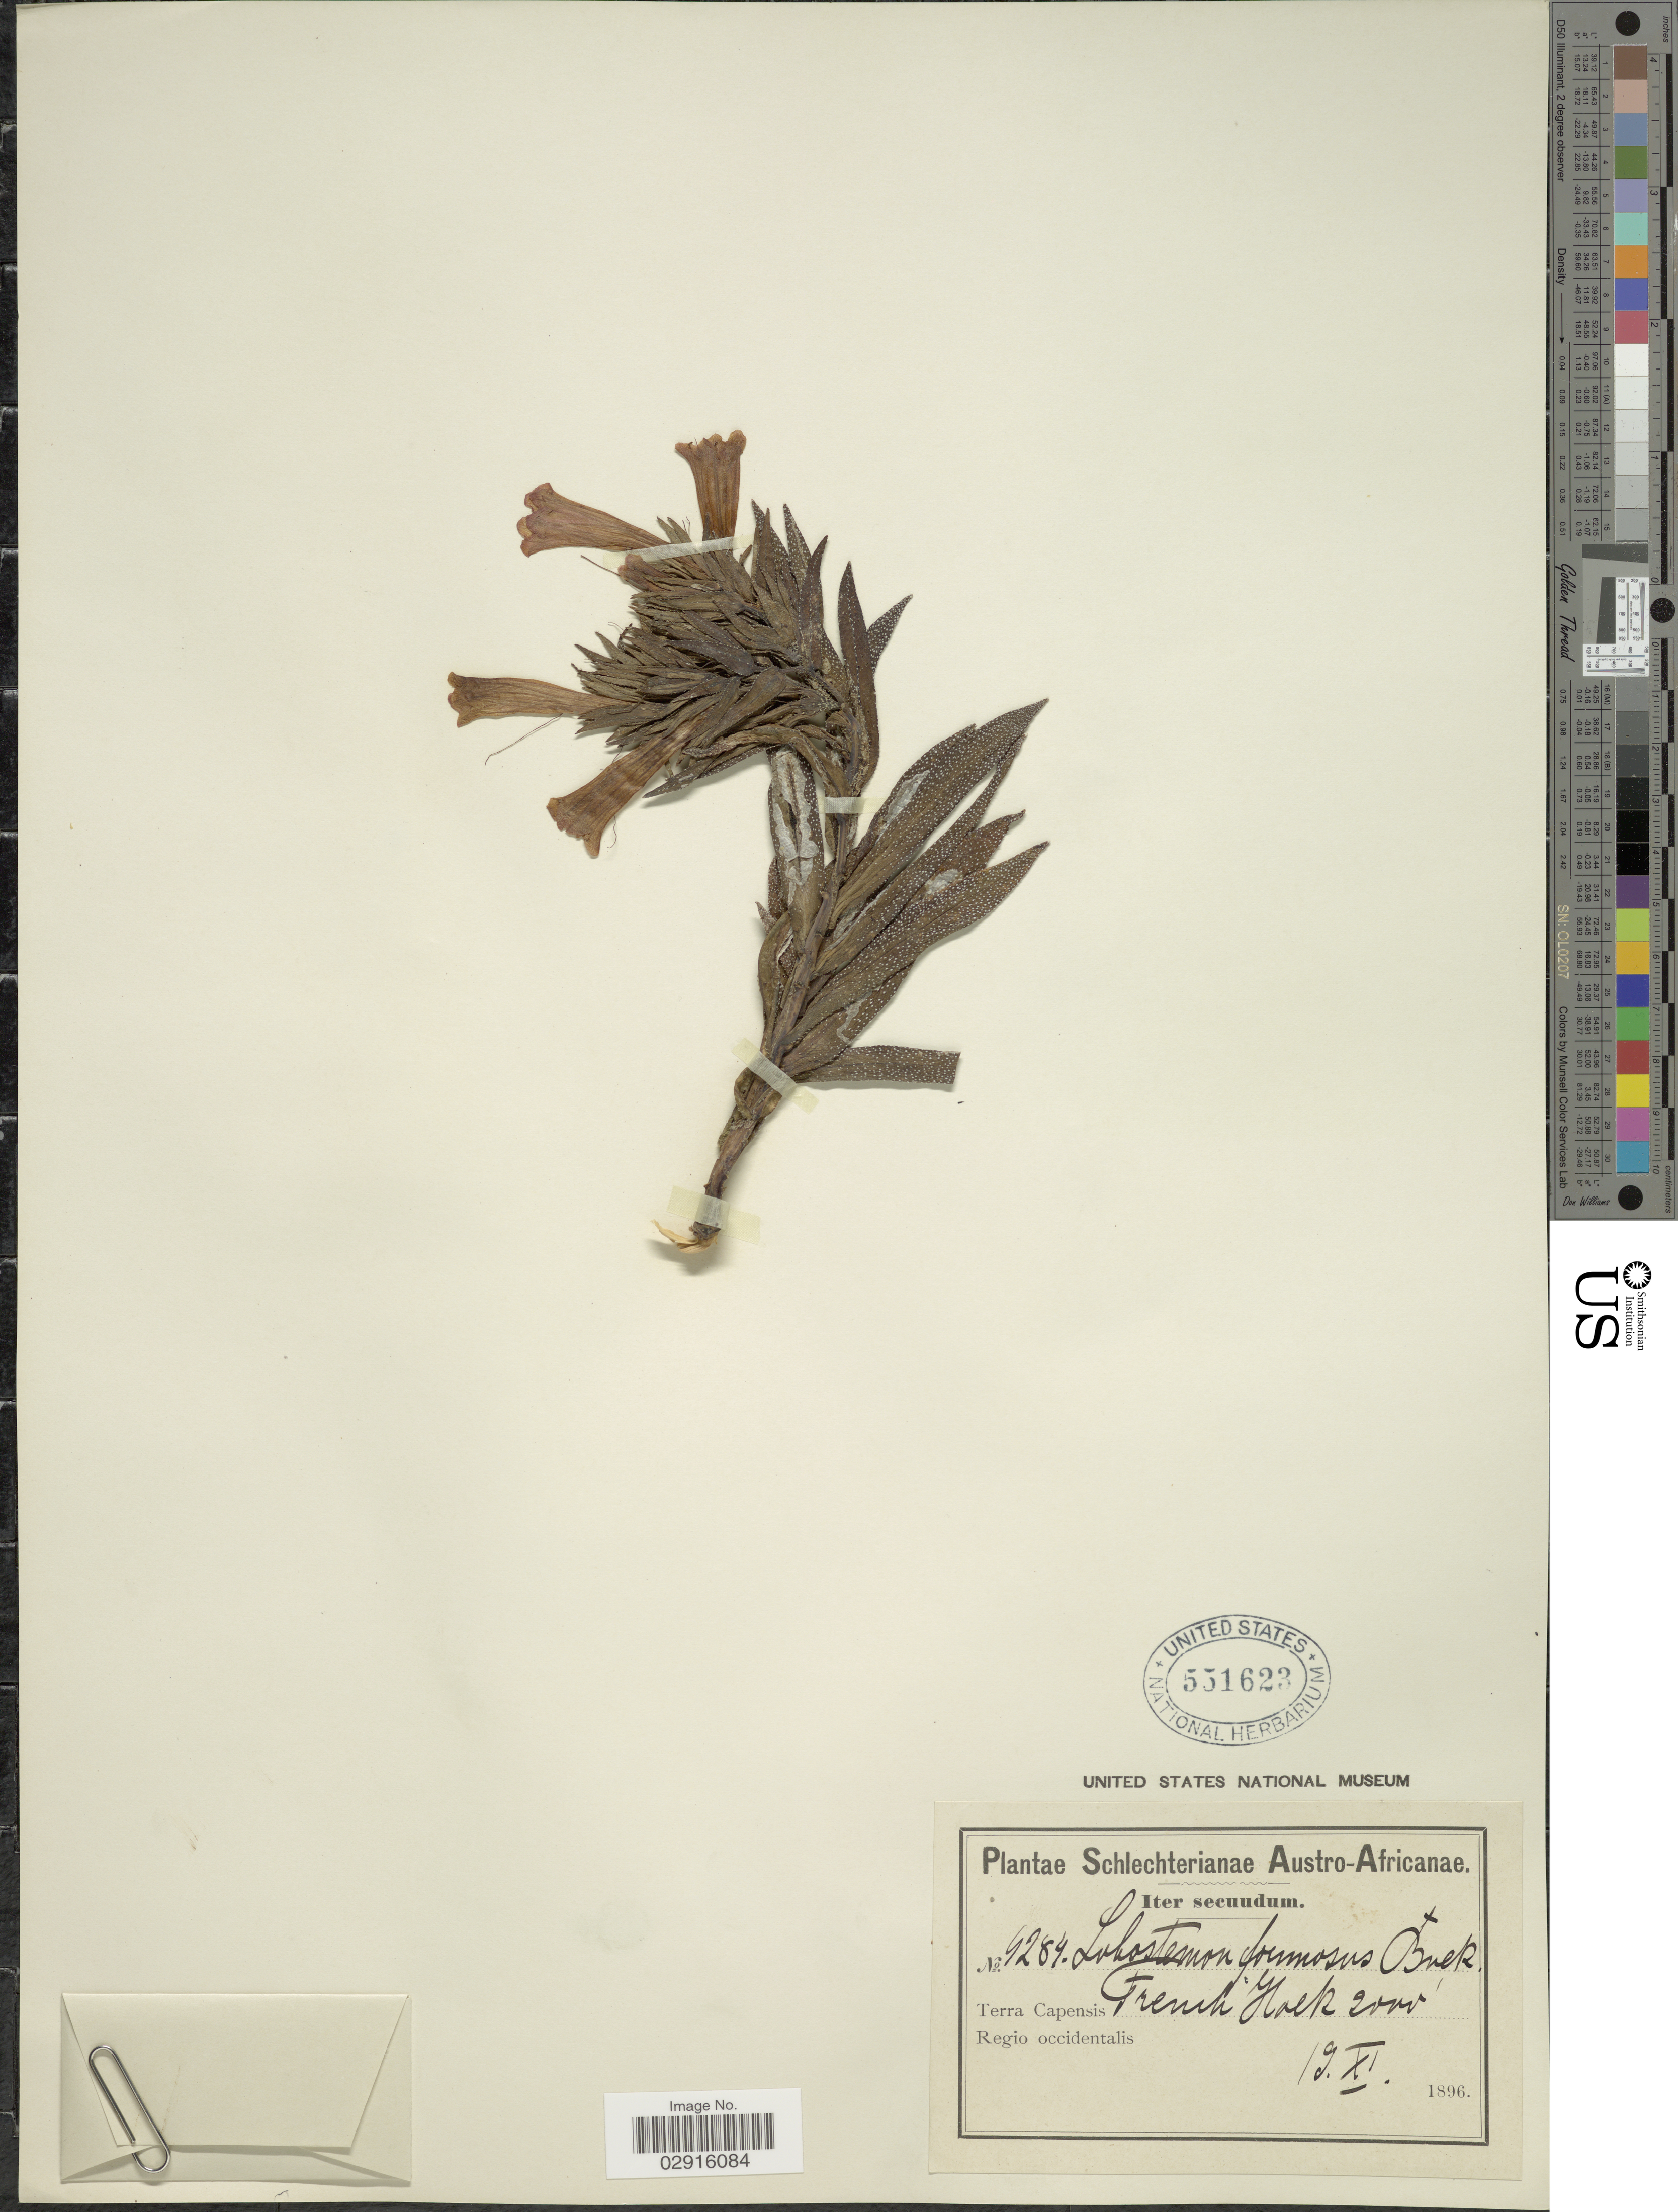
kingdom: Plantae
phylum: Tracheophyta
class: Magnoliopsida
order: Boraginales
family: Boraginaceae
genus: Lobostemon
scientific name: Lobostemon ferocissimus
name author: (Andrews) DC. & A. DC.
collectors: Schlechter, --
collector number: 9284*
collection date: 1896-11-19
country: South Africa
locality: Austro-Africanae. Terra Capensis French Hoek. Regio occidentalis.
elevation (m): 610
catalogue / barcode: US 551623